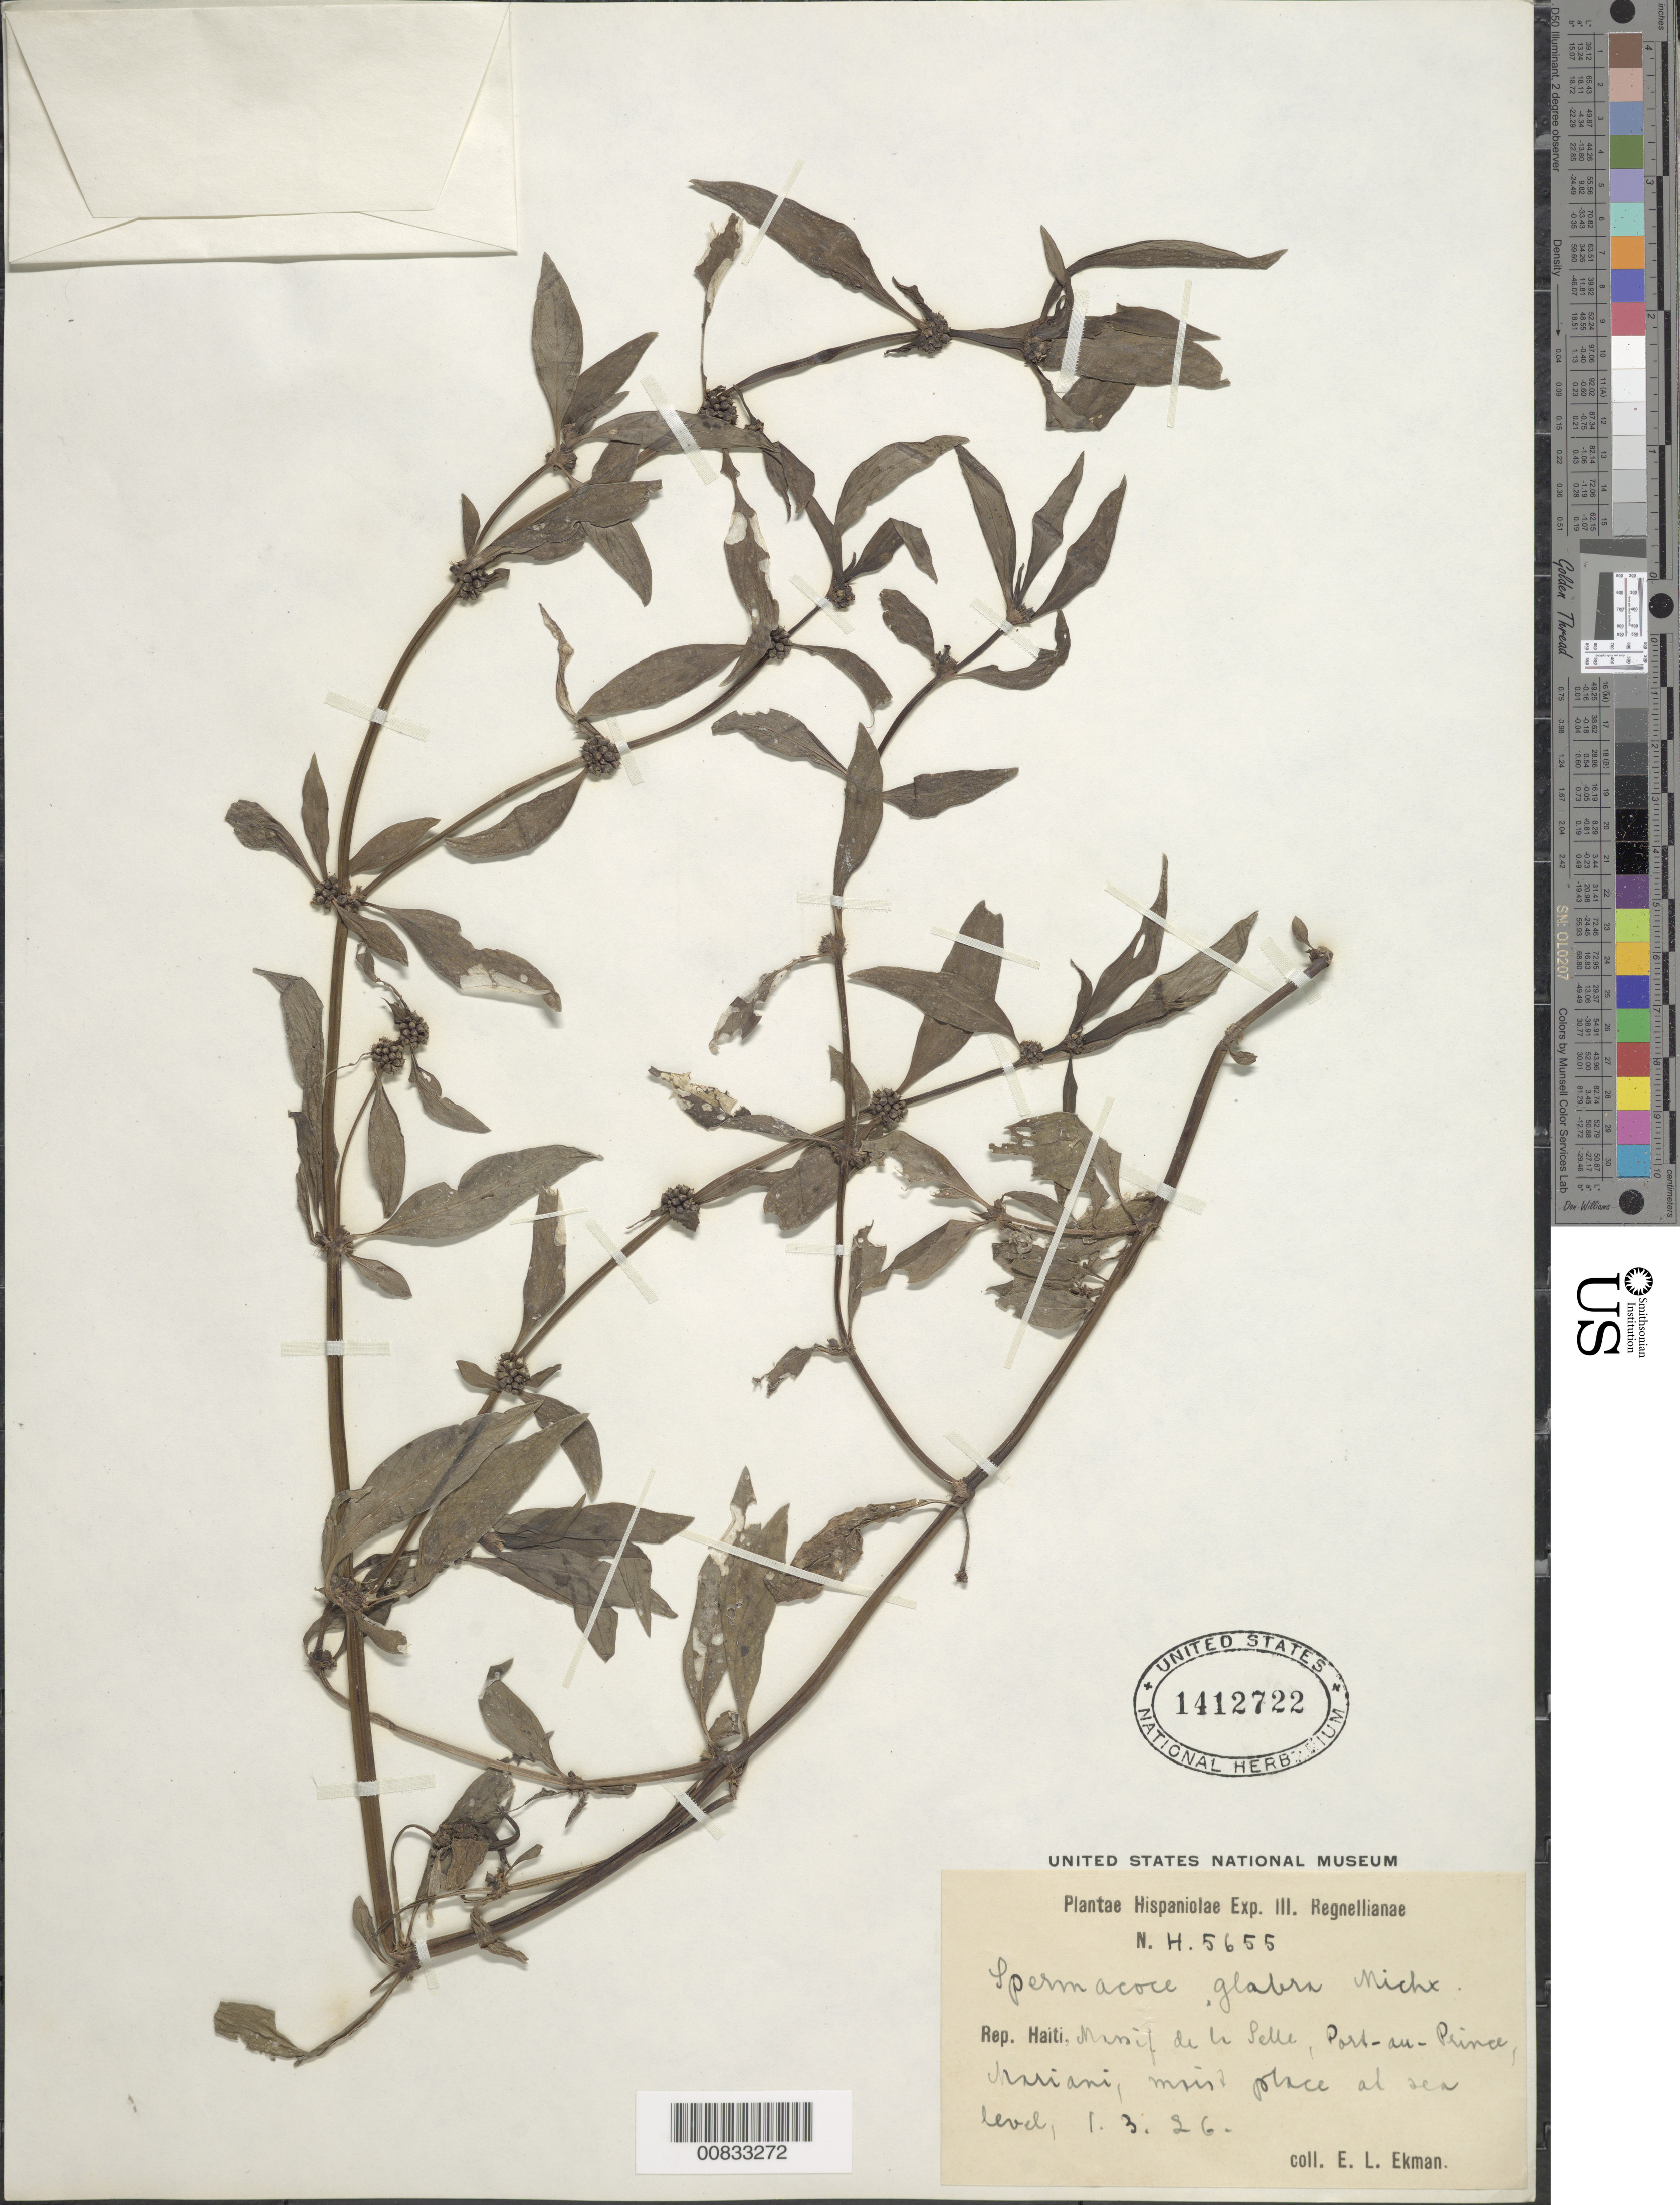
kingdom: Plantae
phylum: Tracheophyta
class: Magnoliopsida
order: Gentianales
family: Rubiaceae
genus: Spermacoce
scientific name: Spermacoce glabra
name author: Michx.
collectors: E. L. Ekman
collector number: H 5655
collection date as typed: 01 Mar 1926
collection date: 1926-03-01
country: Haiti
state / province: Ouest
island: Hispaniola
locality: Massif de la Selle, Port-au-Prince,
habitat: Moist place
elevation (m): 0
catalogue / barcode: US 1412722